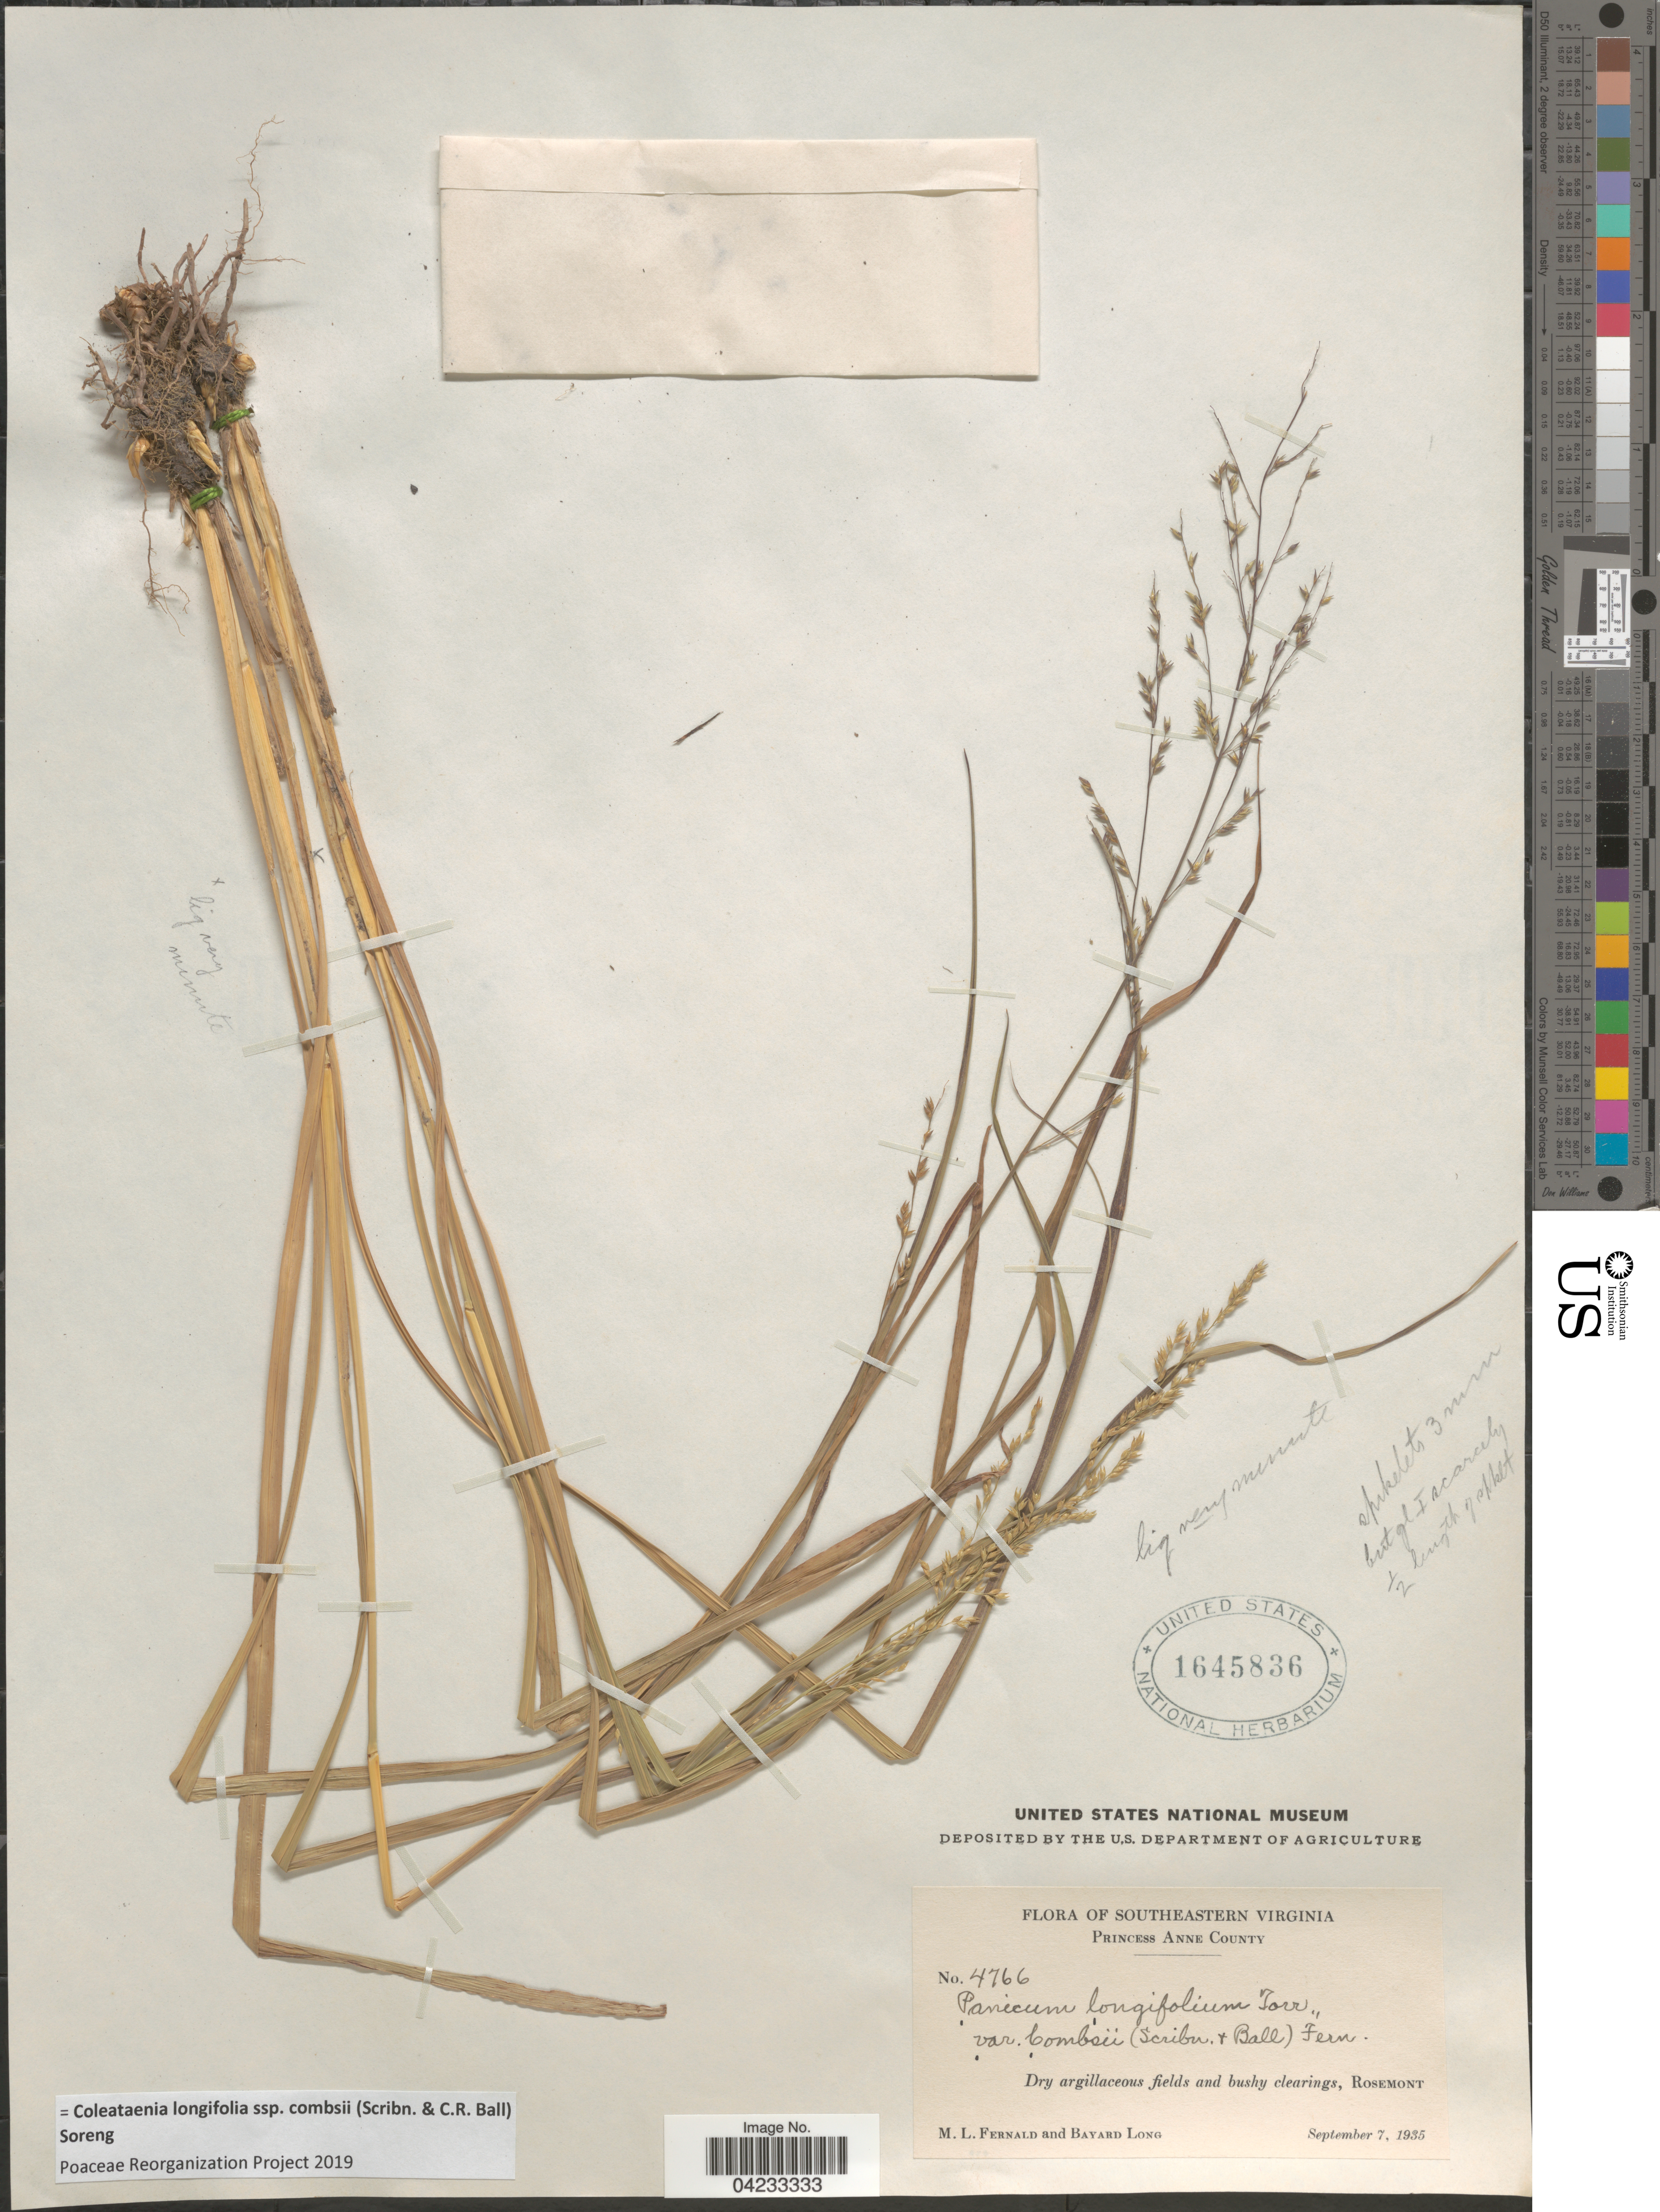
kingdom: Plantae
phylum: Tracheophyta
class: Liliopsida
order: Poales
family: Poaceae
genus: Coleataenia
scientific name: Coleataenia longifolia subsp. combsii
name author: (Scribn. & C.R. Ball) Soreng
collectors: M. L. Fernald & B. Long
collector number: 4766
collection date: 1935-09-07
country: United States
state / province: Virginia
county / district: City of Virginia Beach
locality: Southeastern Virginia. Princess Anne County. Dry argillaceous fields and bushy clearings, Rosemont.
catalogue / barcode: US 1645836